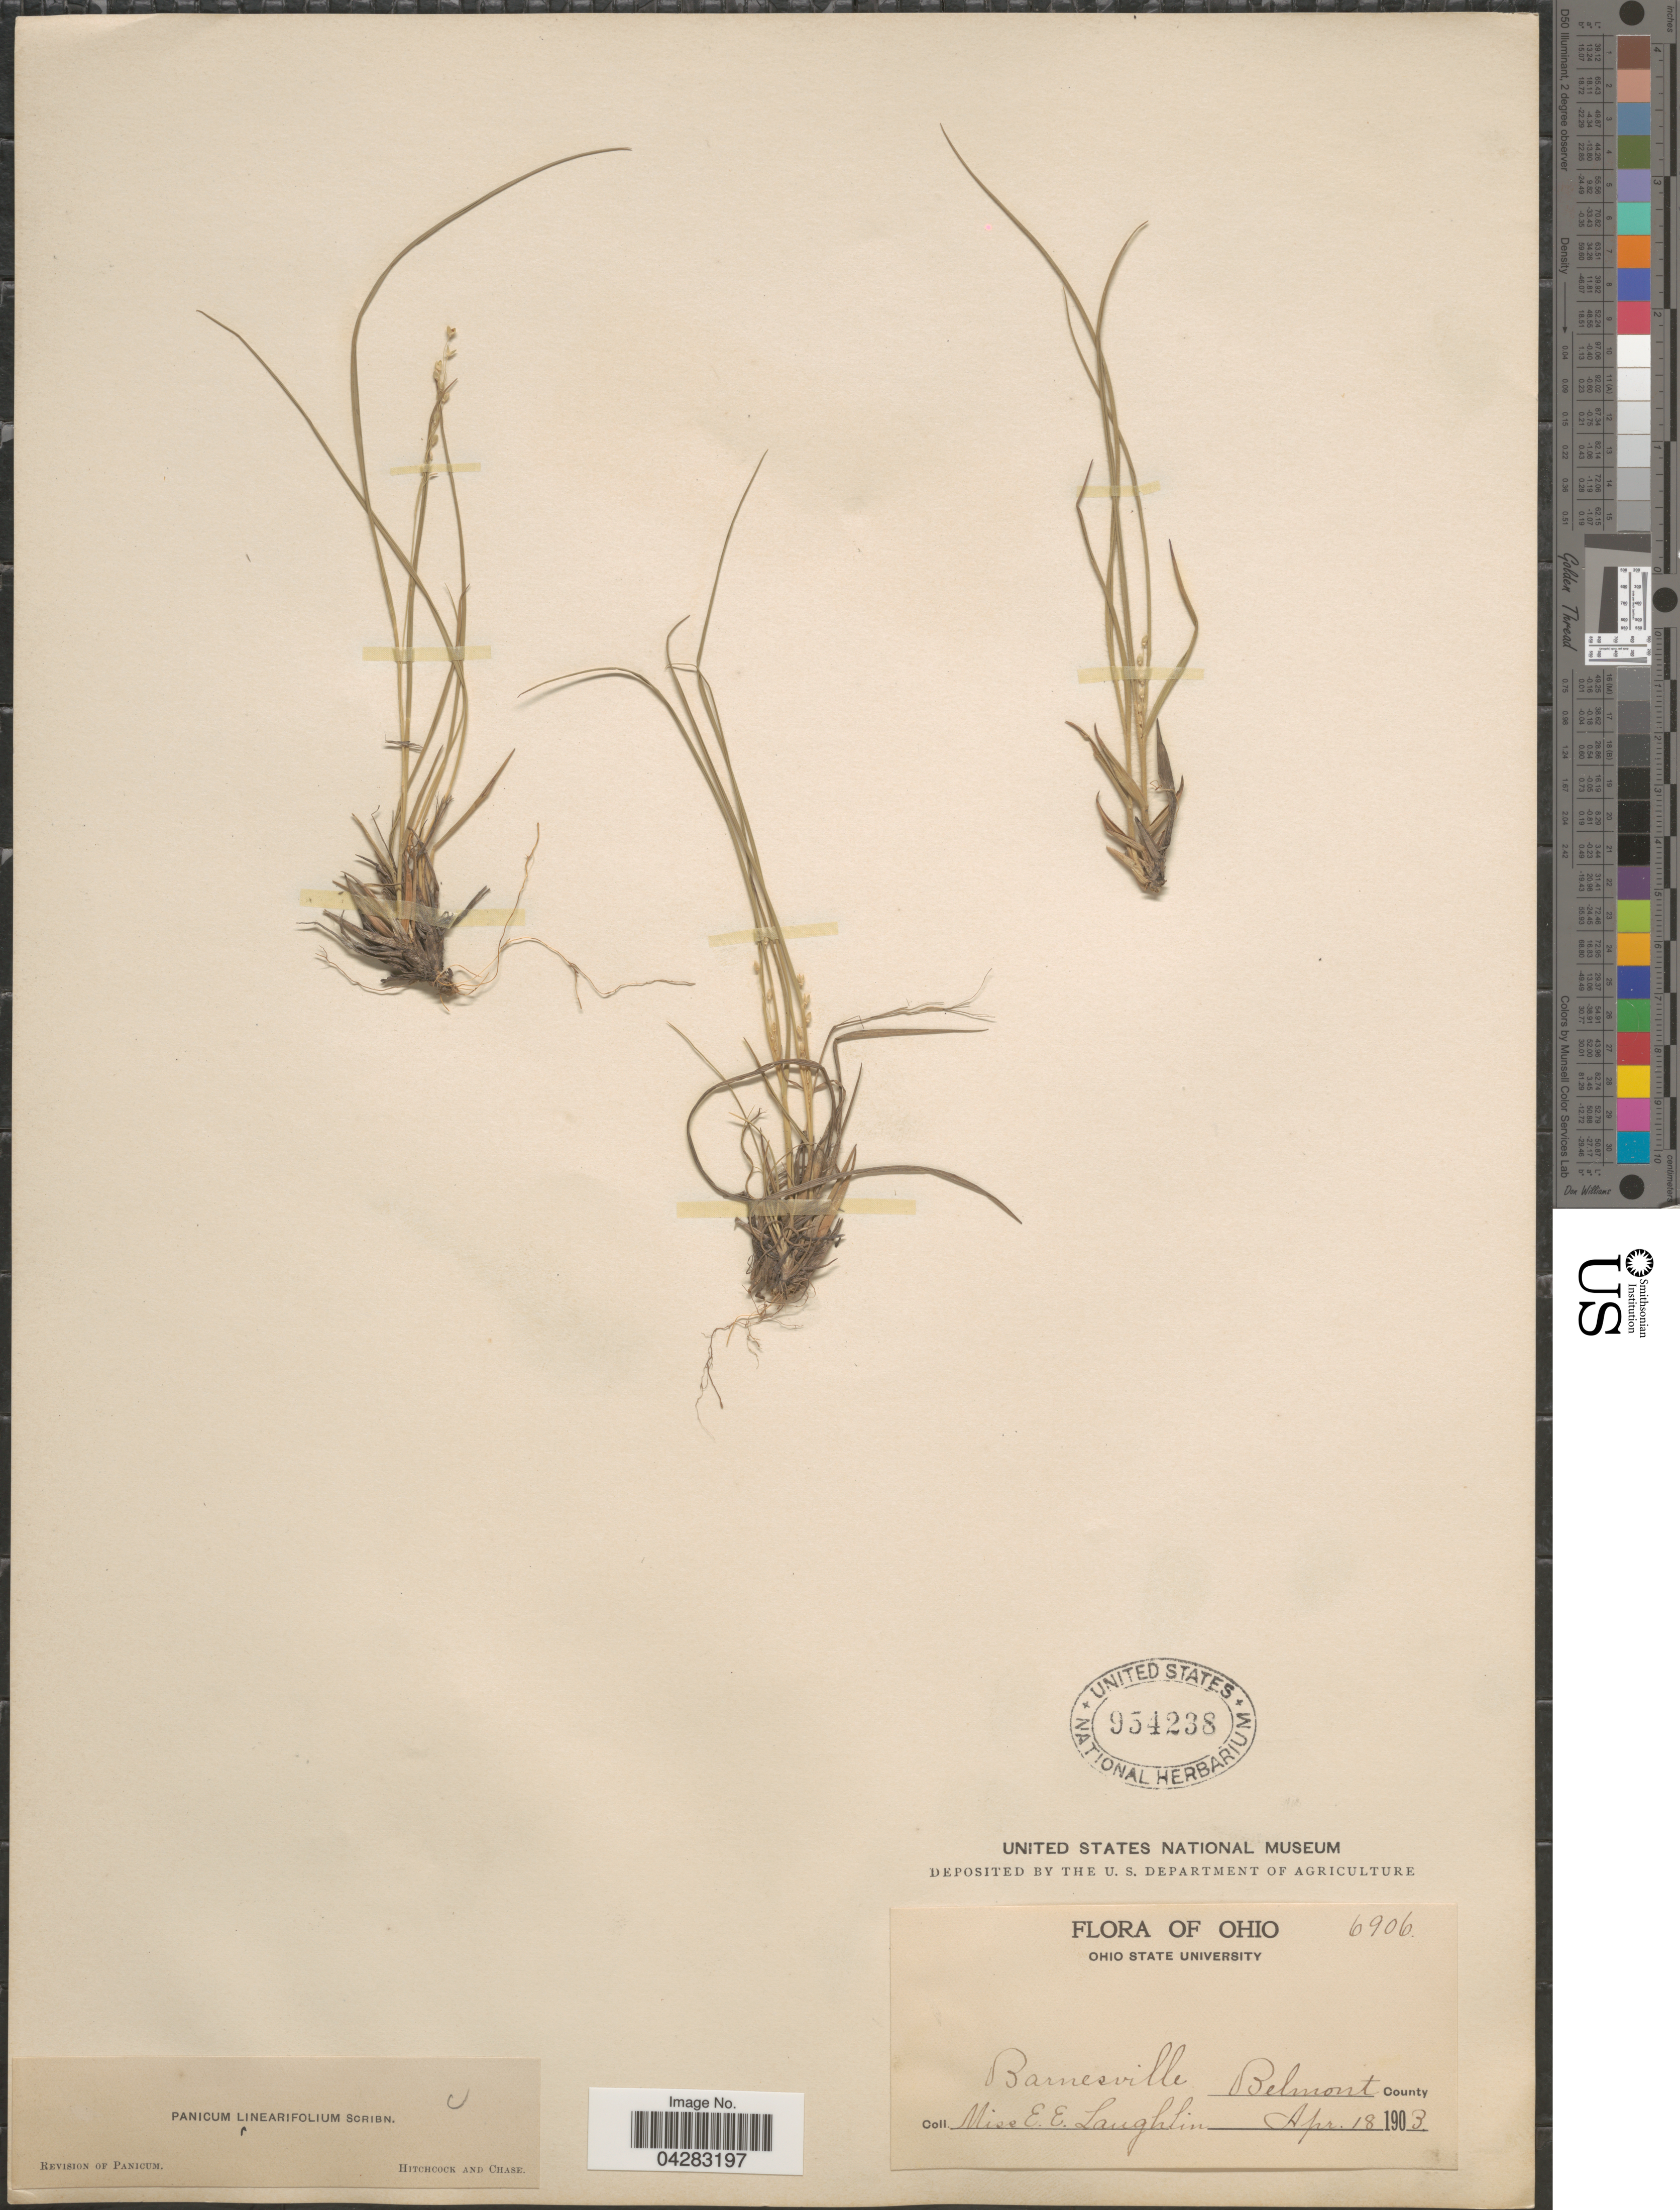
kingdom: Plantae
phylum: Tracheophyta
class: Liliopsida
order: Poales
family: Poaceae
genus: Dichanthelium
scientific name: Dichanthelium linearifolium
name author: (Scribn.) Gould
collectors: E. Laughlin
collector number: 6906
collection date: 1903-04-18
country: United States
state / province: Ohio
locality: Barnesville. Belmont County.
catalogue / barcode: US 954238